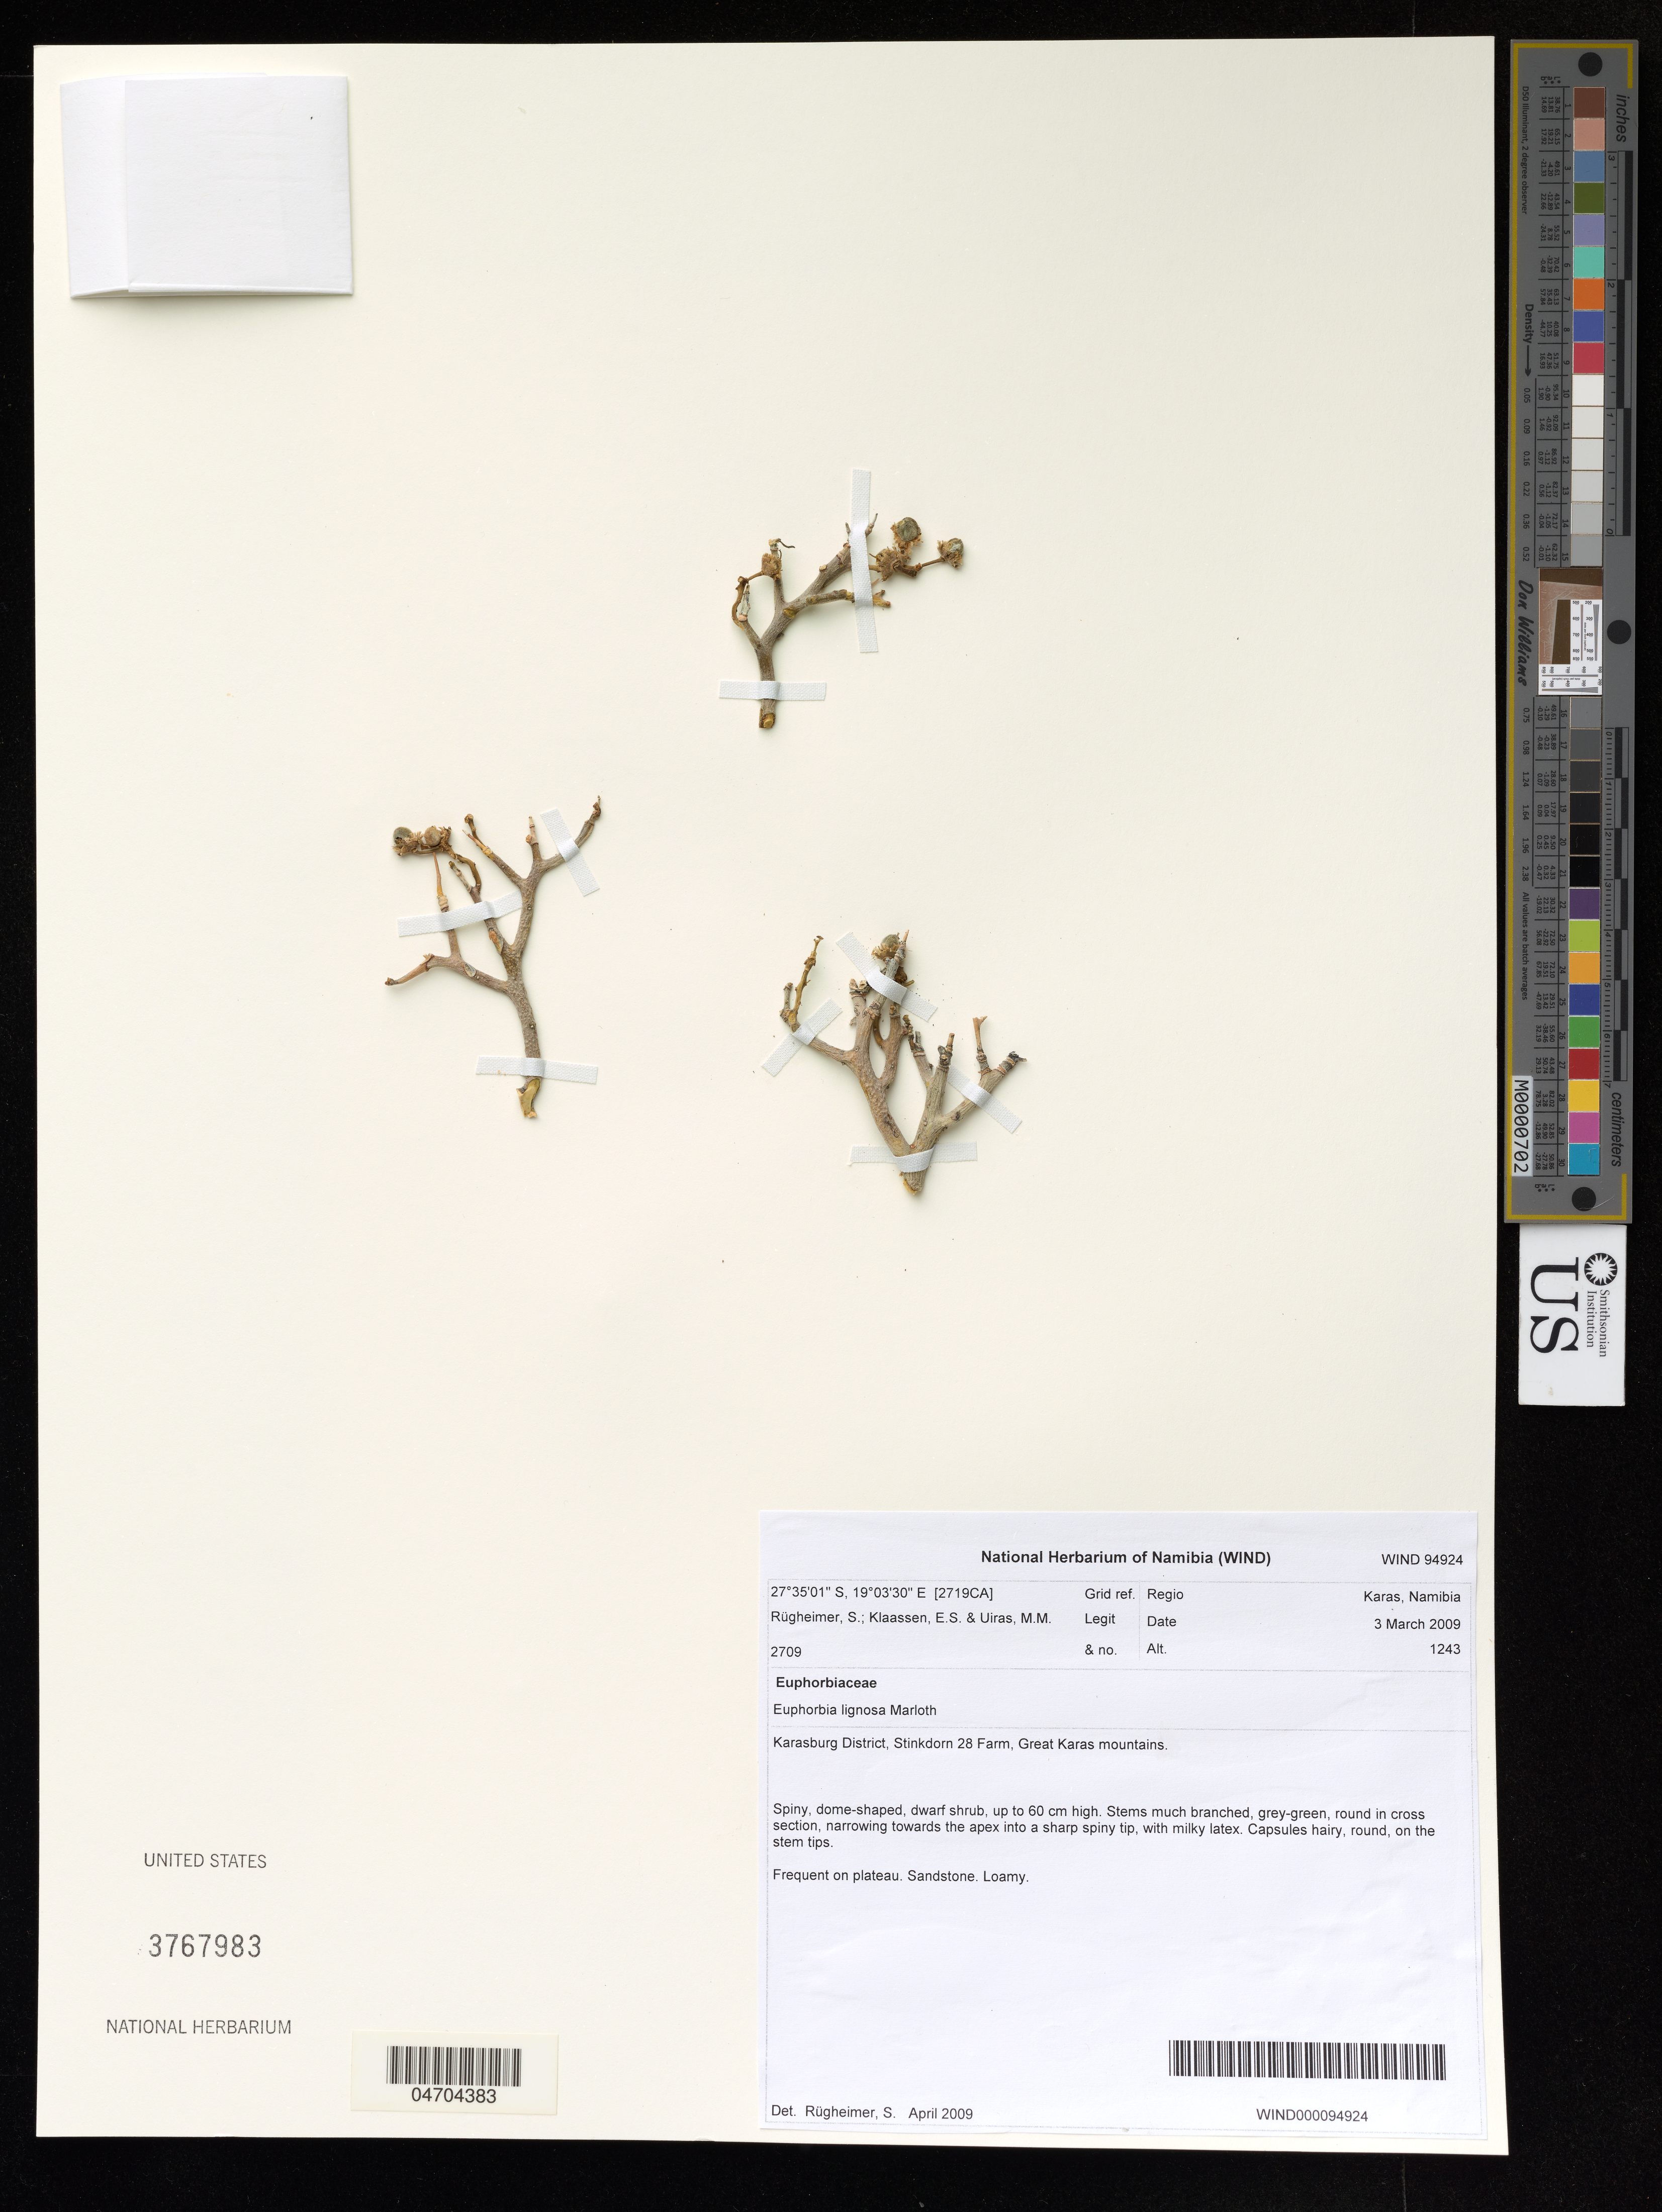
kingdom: Plantae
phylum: Tracheophyta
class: Magnoliopsida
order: Malpighiales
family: Euphorbiaceae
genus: Euphorbia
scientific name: Euphorbia lignosa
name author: Marloth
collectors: S. Rugheimer, E. S. Klaassen & M. Uiras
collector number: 2709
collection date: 2009-03-03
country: Namibia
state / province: Karas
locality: Karasburg District, Stinkdorn 28 Farm, Great Karas mountains.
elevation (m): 1243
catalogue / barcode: US 3767983